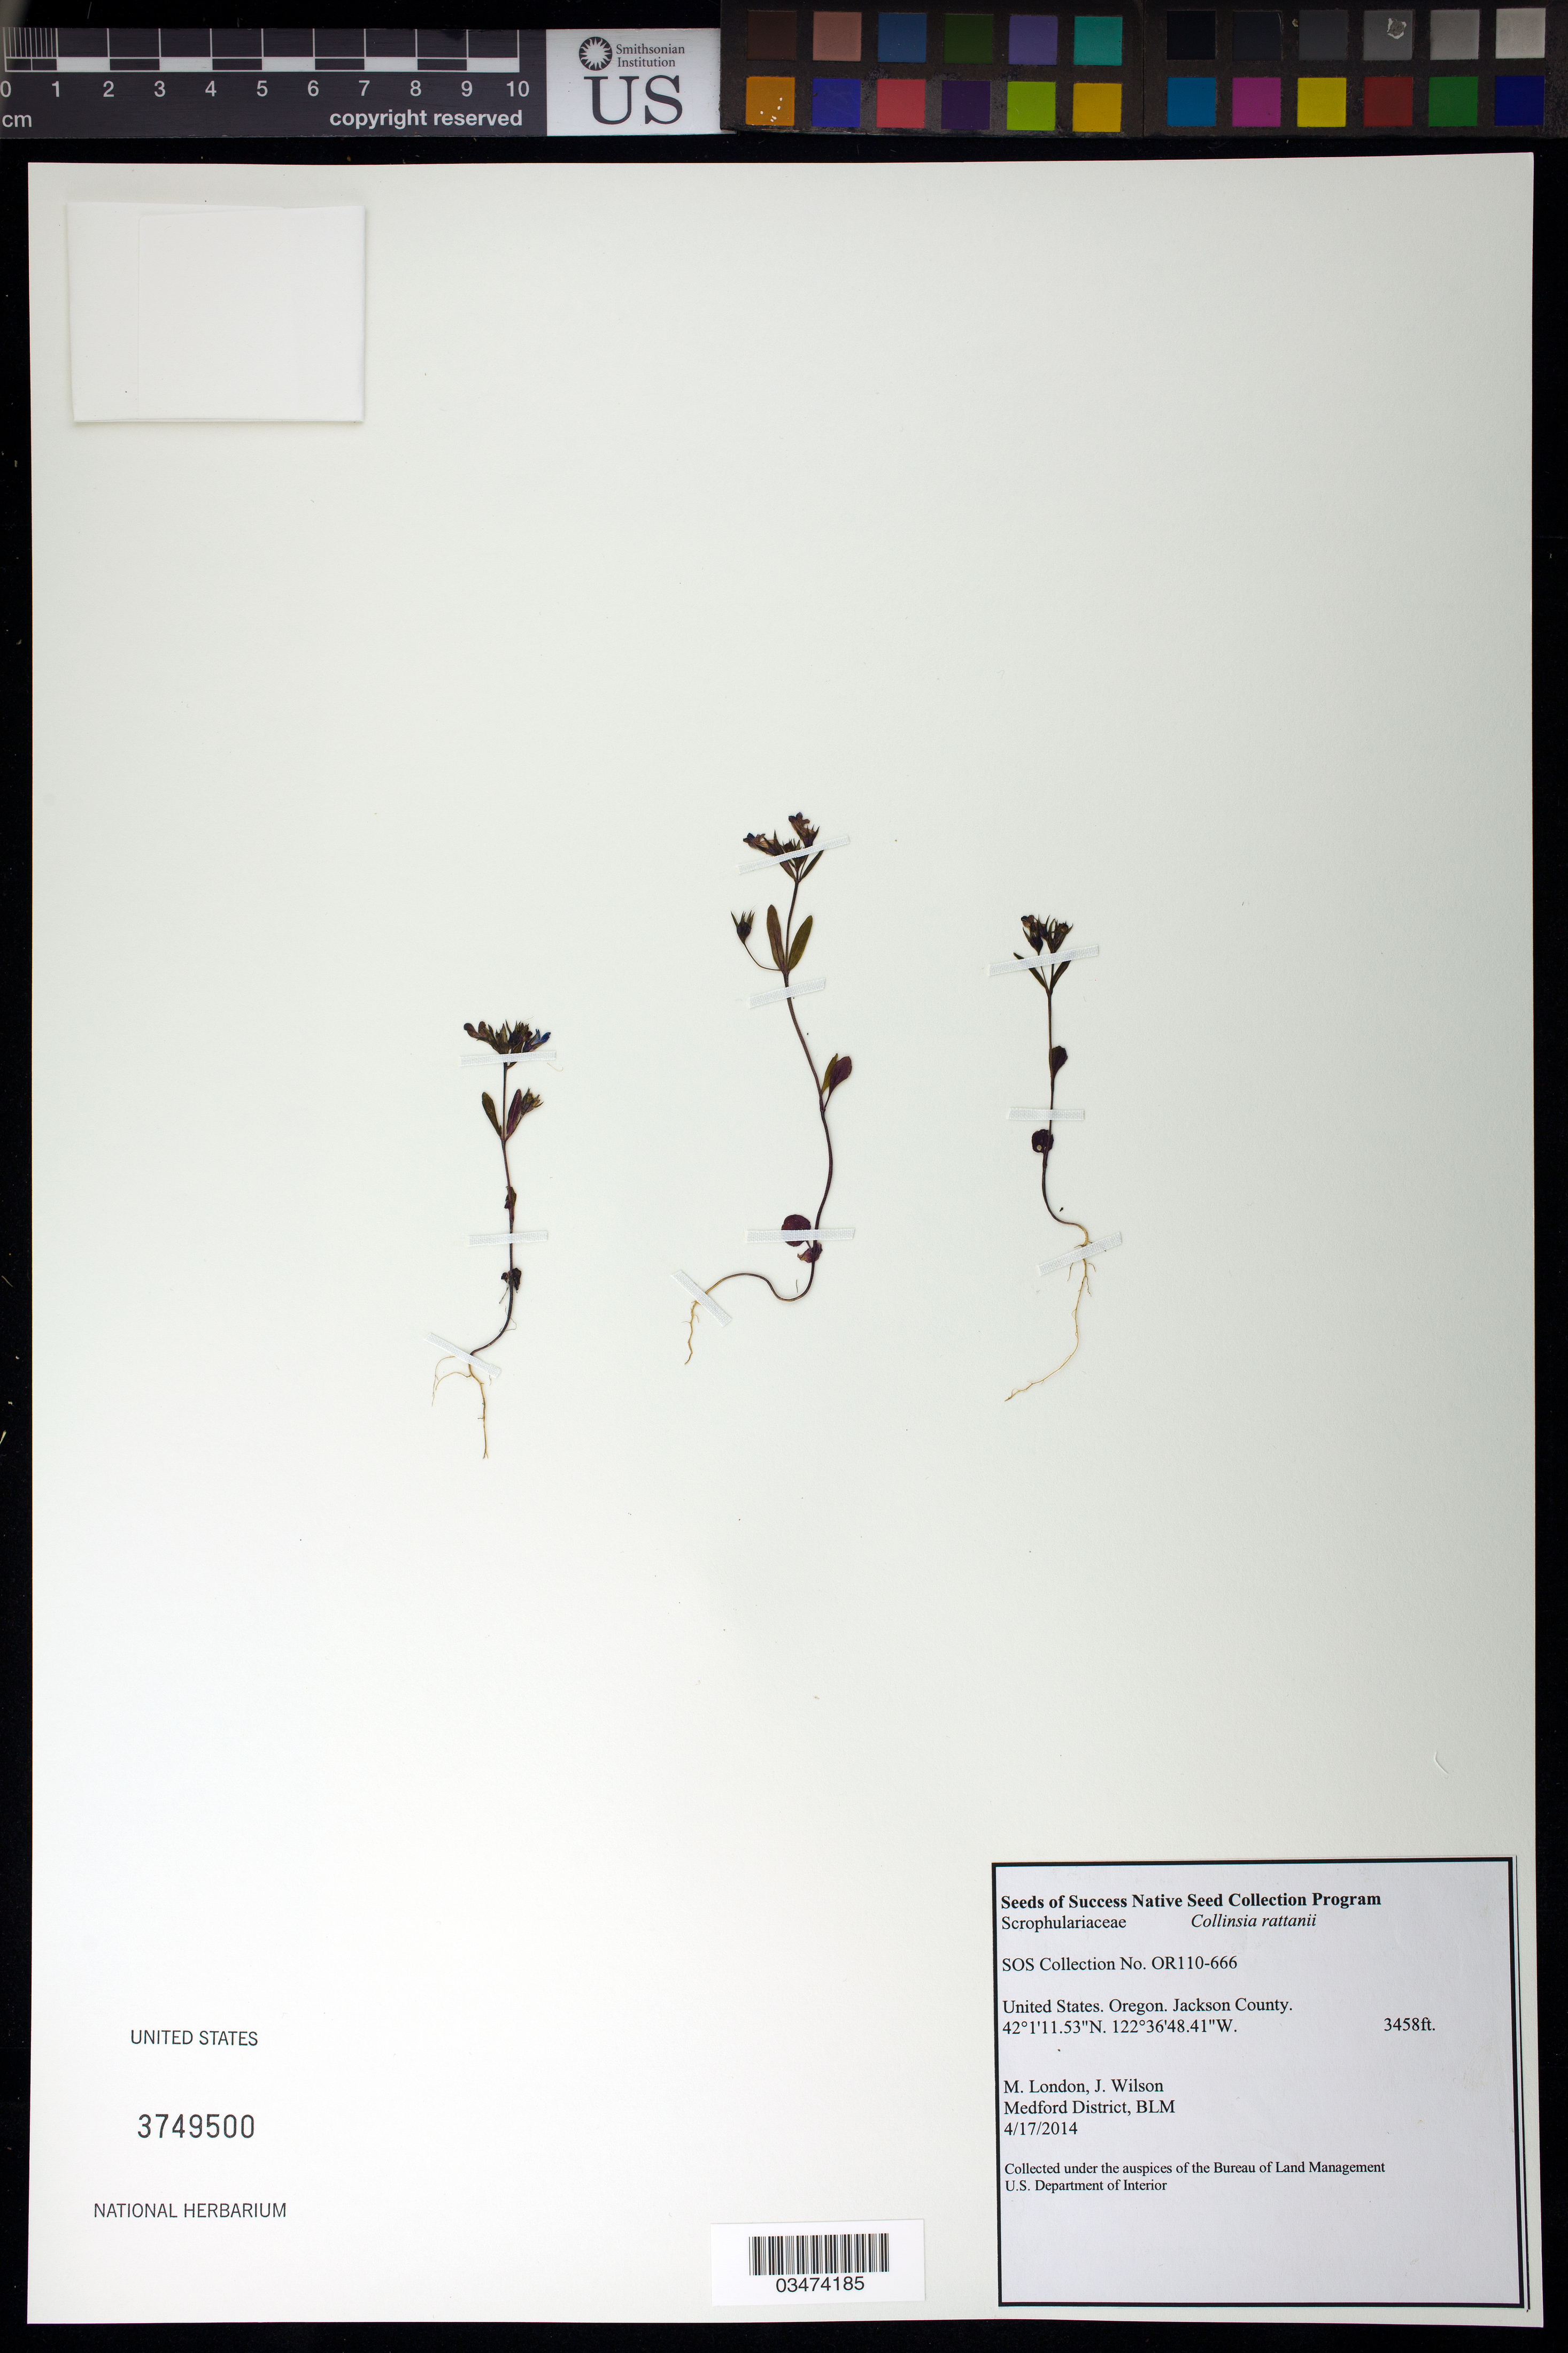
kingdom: Plantae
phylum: Tracheophyta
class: Magnoliopsida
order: Lamiales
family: Plantaginaceae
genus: Collinsia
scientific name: Collinsia rattanii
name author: A. Gray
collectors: M. London & J. Wilson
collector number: OR110-666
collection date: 2014-04-17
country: United States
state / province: Oregon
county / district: Jackson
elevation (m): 1054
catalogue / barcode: US 3749500